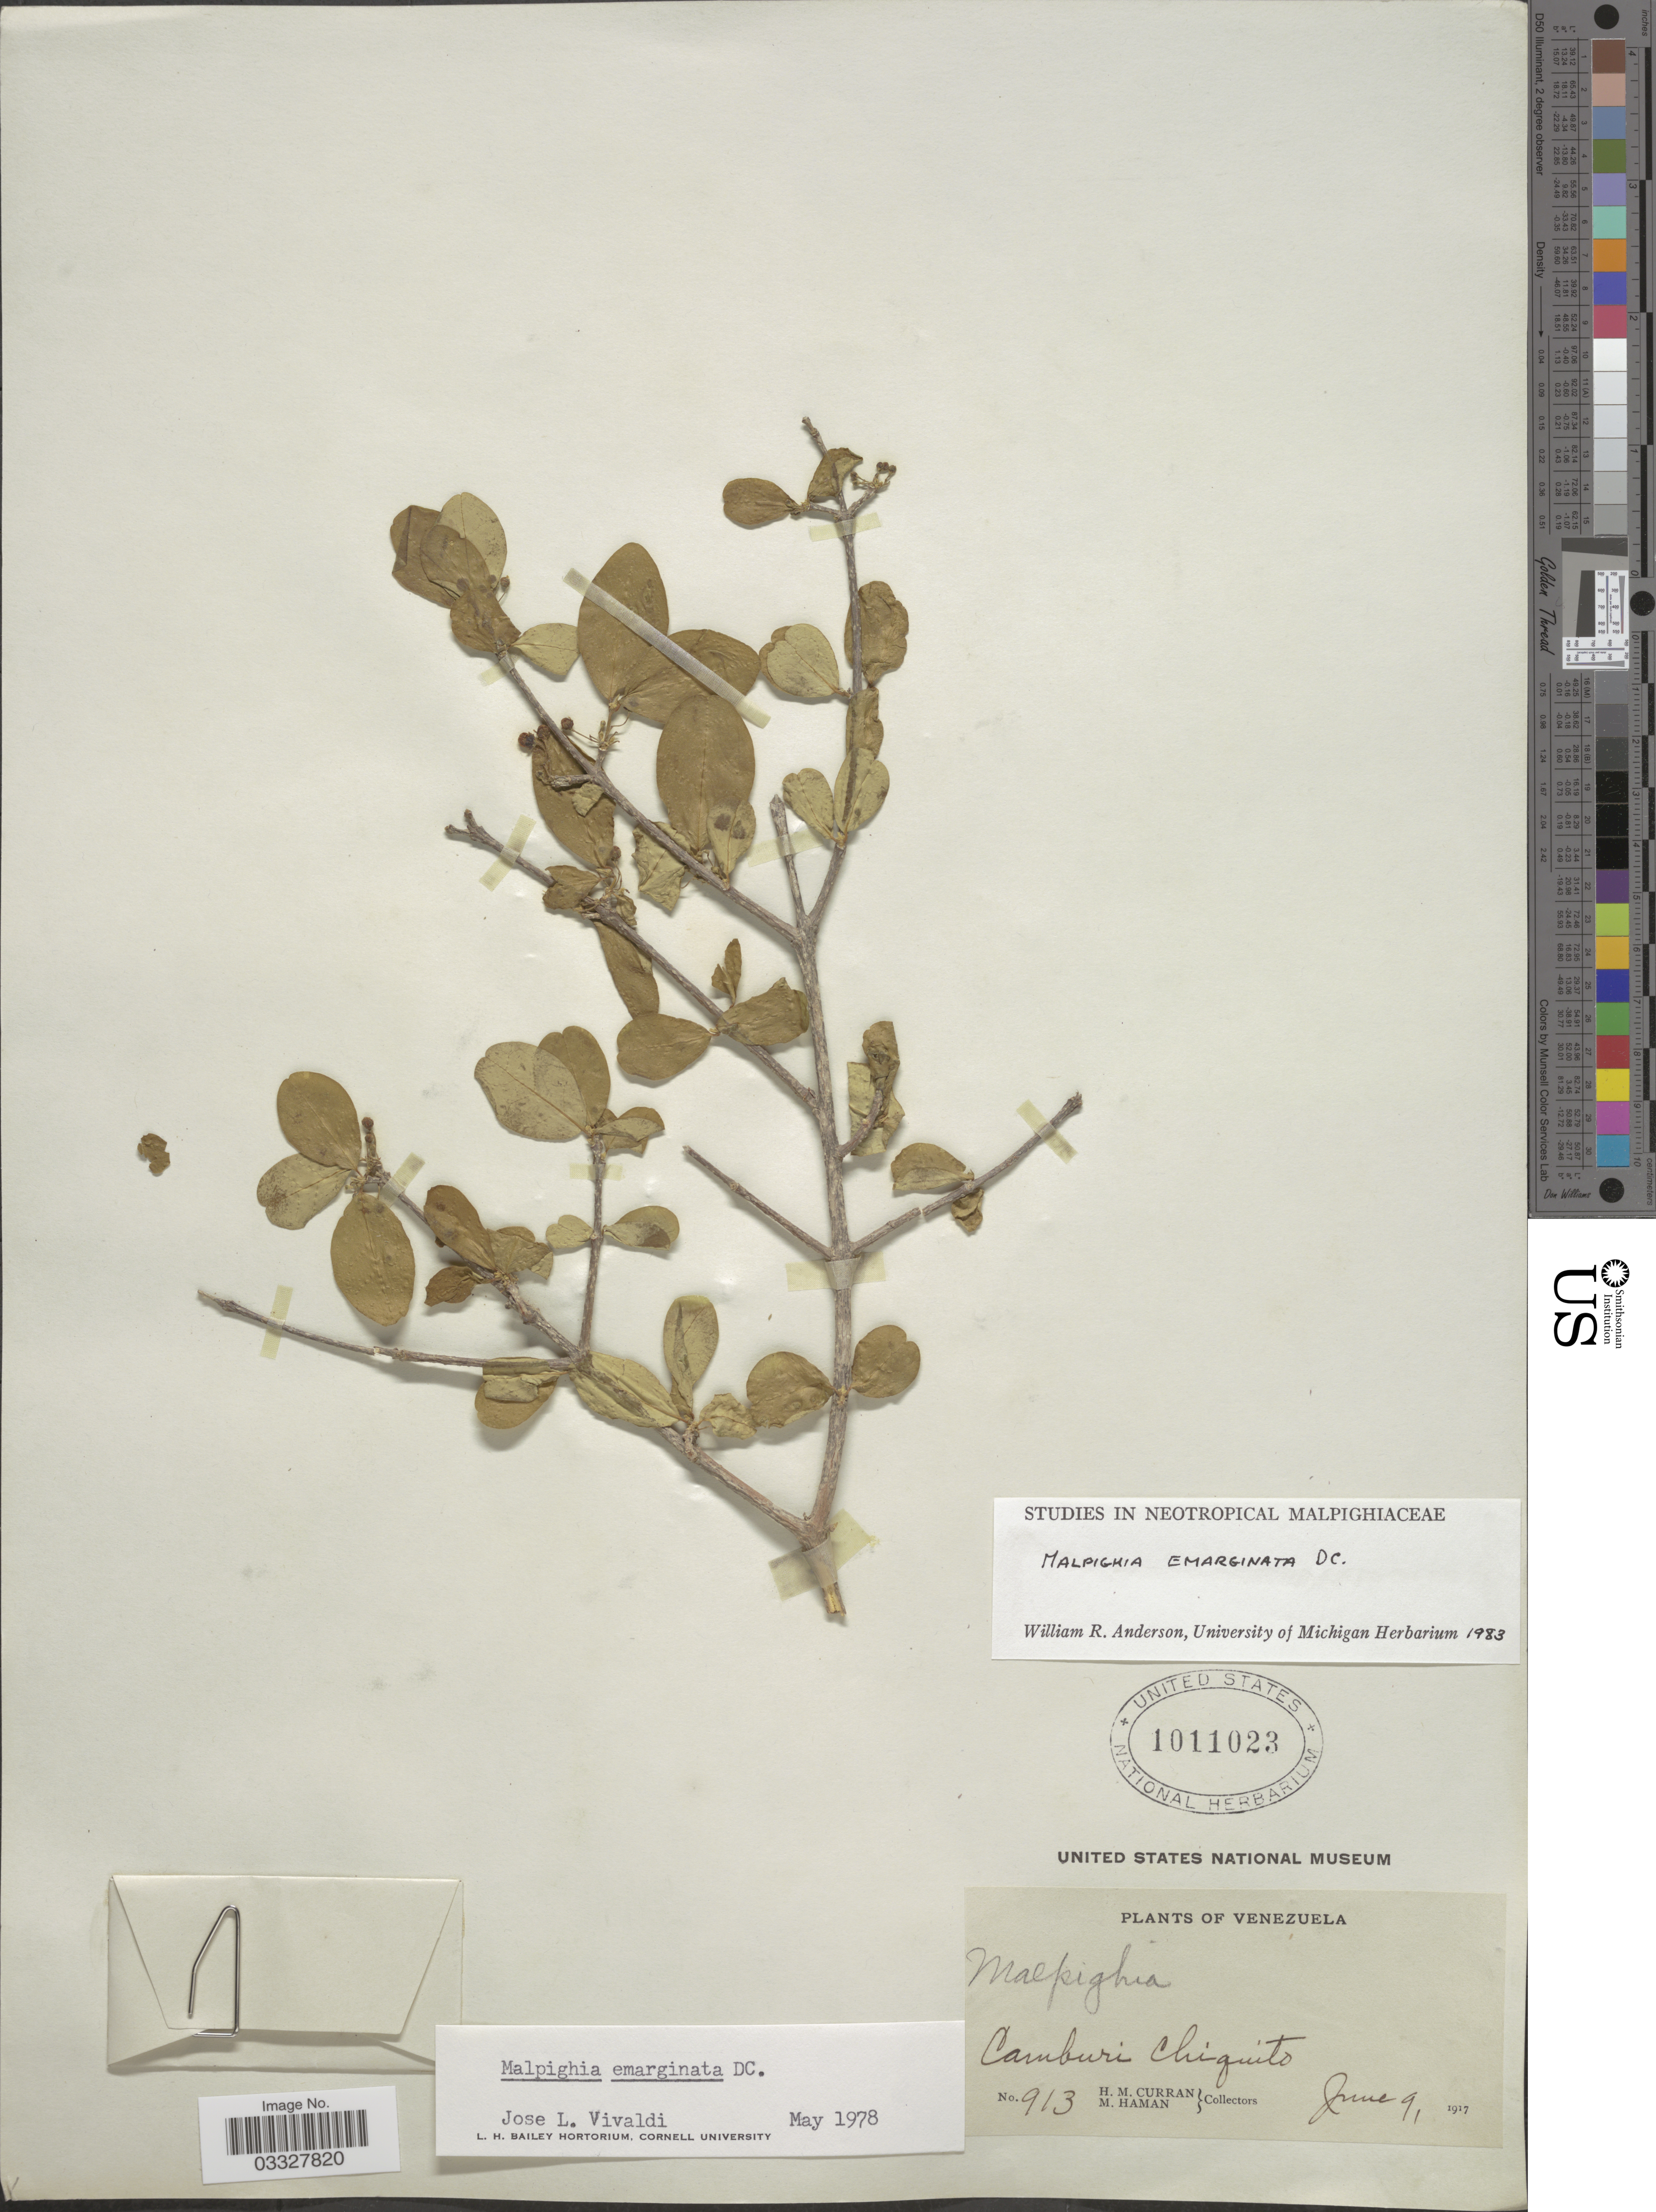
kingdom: Plantae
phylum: Tracheophyta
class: Magnoliopsida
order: Malpighiales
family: Malpighiaceae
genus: Malpighia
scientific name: Malpighia emarginata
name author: DC.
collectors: H. M. Curran & M. Haman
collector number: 913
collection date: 1917-06-09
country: Venezuela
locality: Camburi Chiquito.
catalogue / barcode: US 1011023